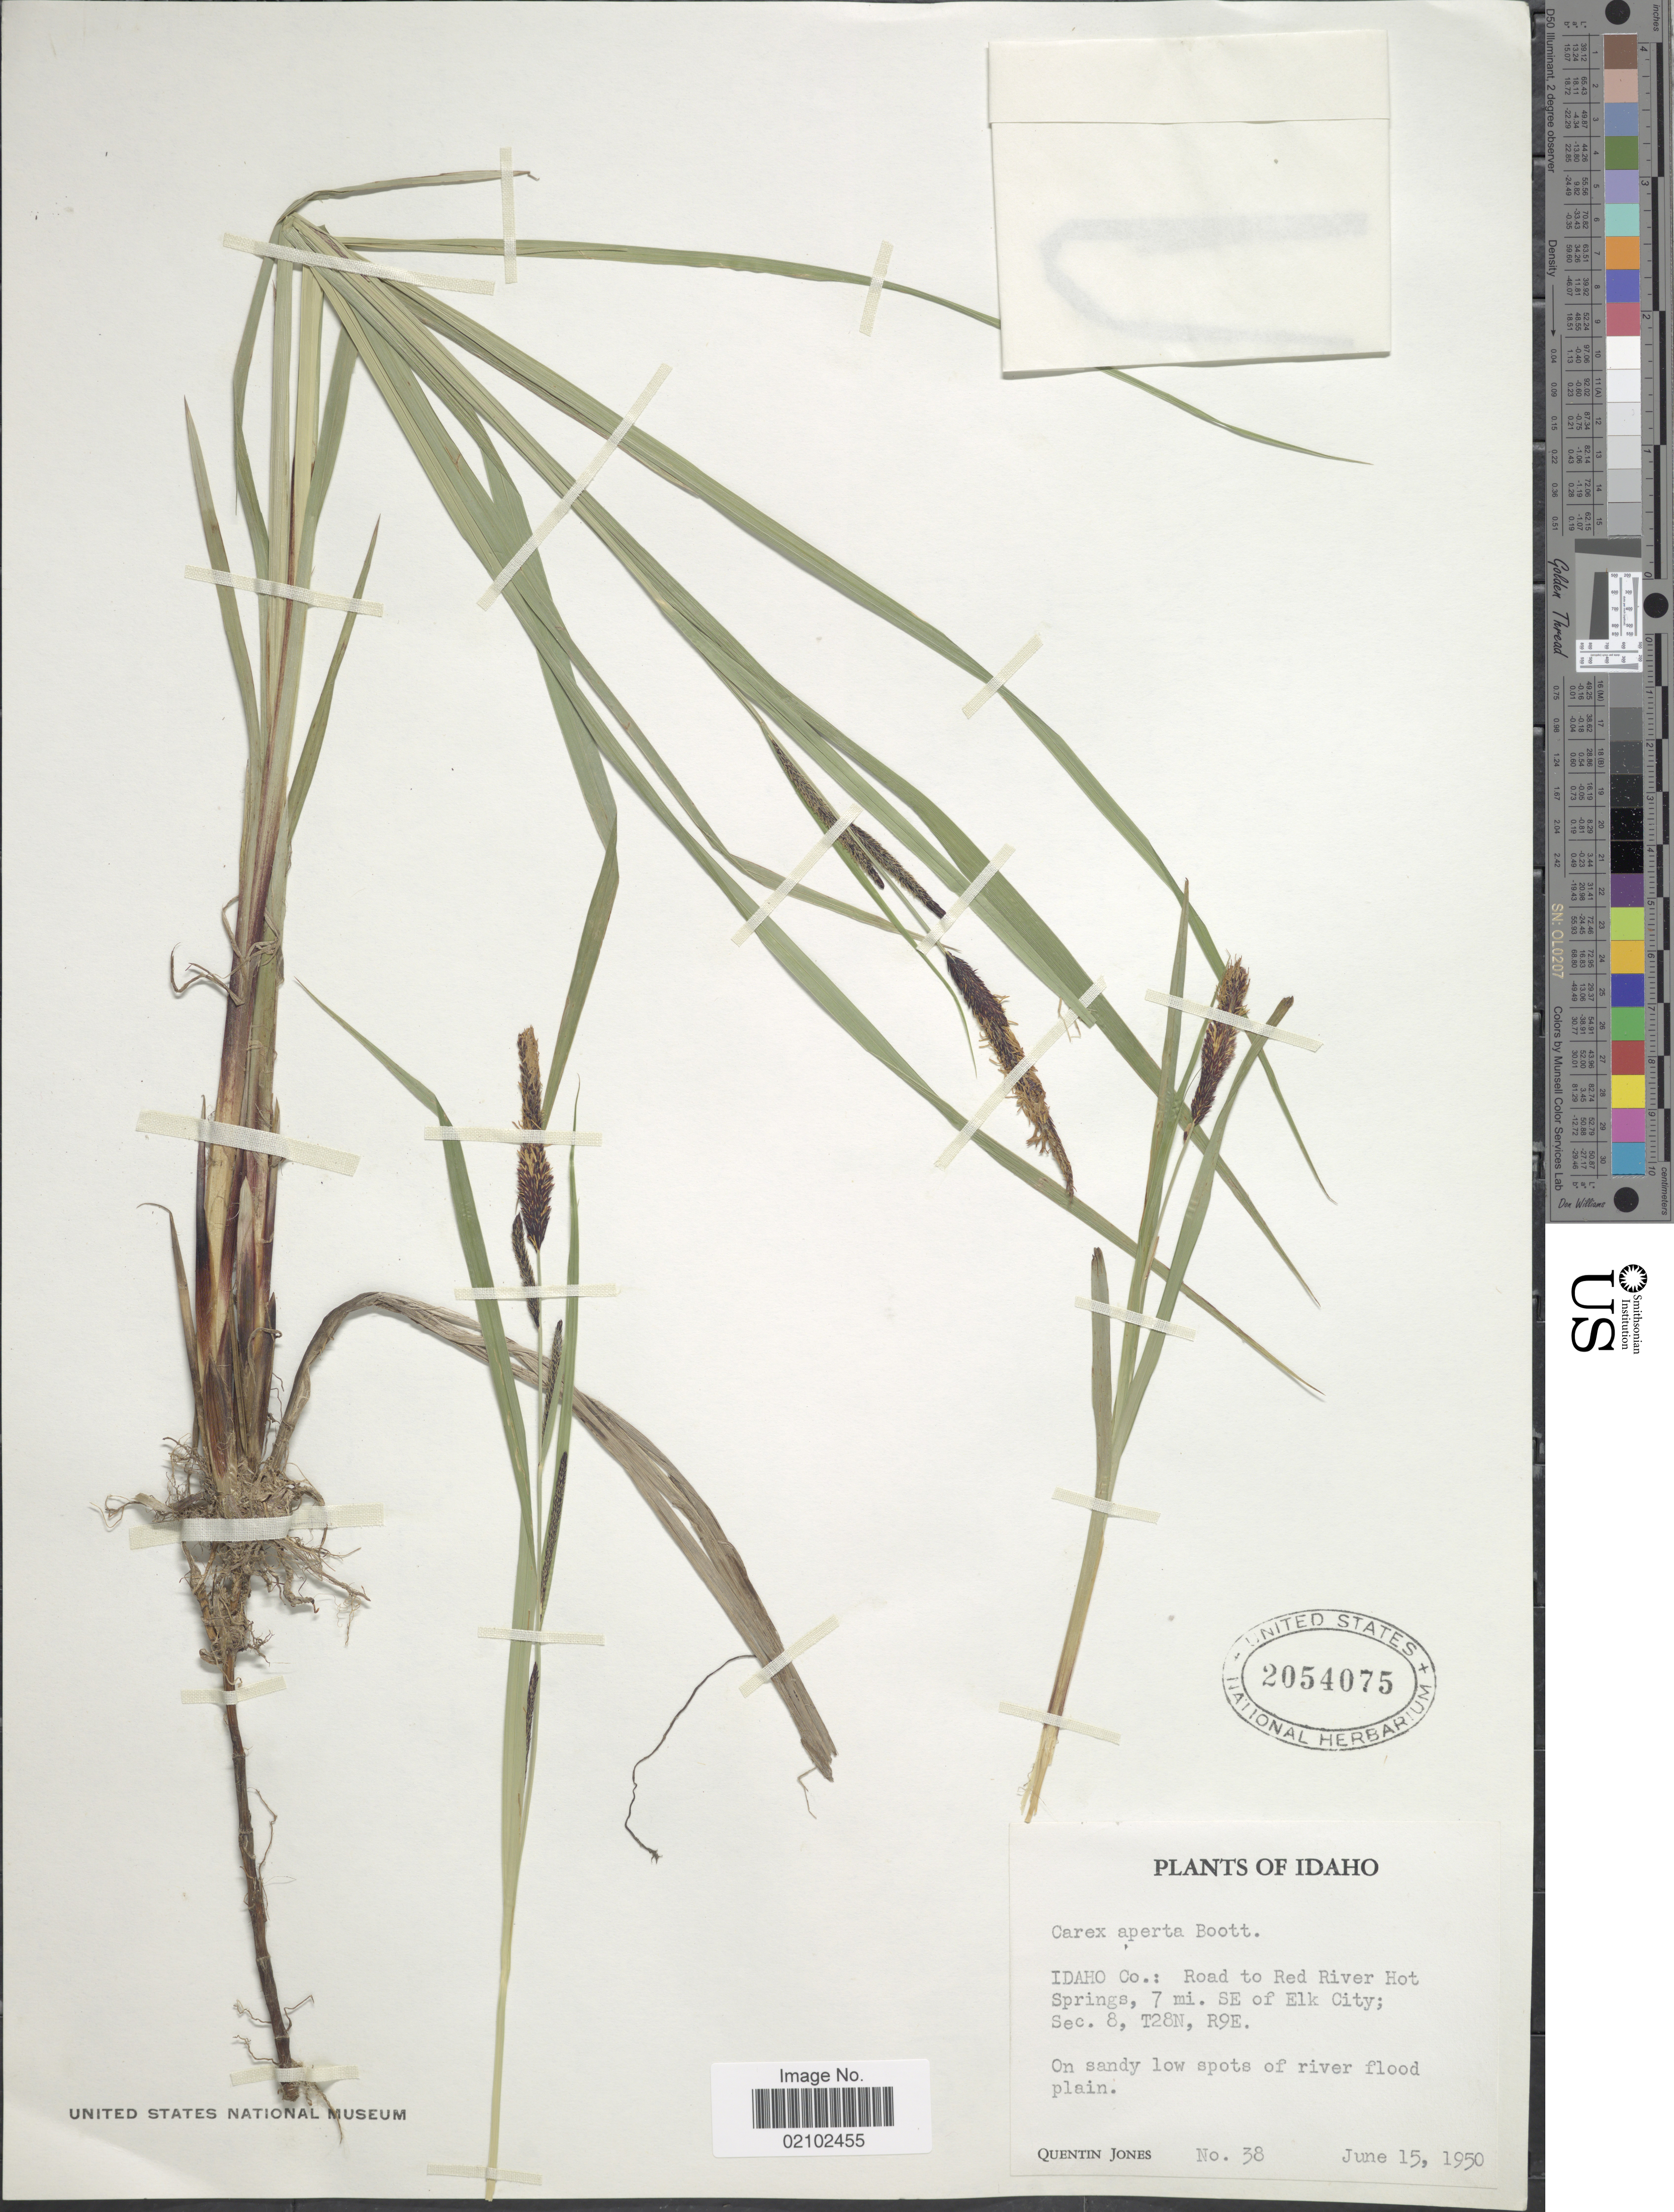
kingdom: Plantae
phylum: Tracheophyta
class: Liliopsida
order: Poales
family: Cyperaceae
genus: Carex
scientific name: Carex aperta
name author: Boott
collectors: Q. Jones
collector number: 38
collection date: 1950-06-15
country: United States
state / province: Idaho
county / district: Idaho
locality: Road to Red River Hot Springs, 7 mi SE of Elk City; Sec. 8, T28N, R9E, On sandy low spots of river flood plain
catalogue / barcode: US 2054075